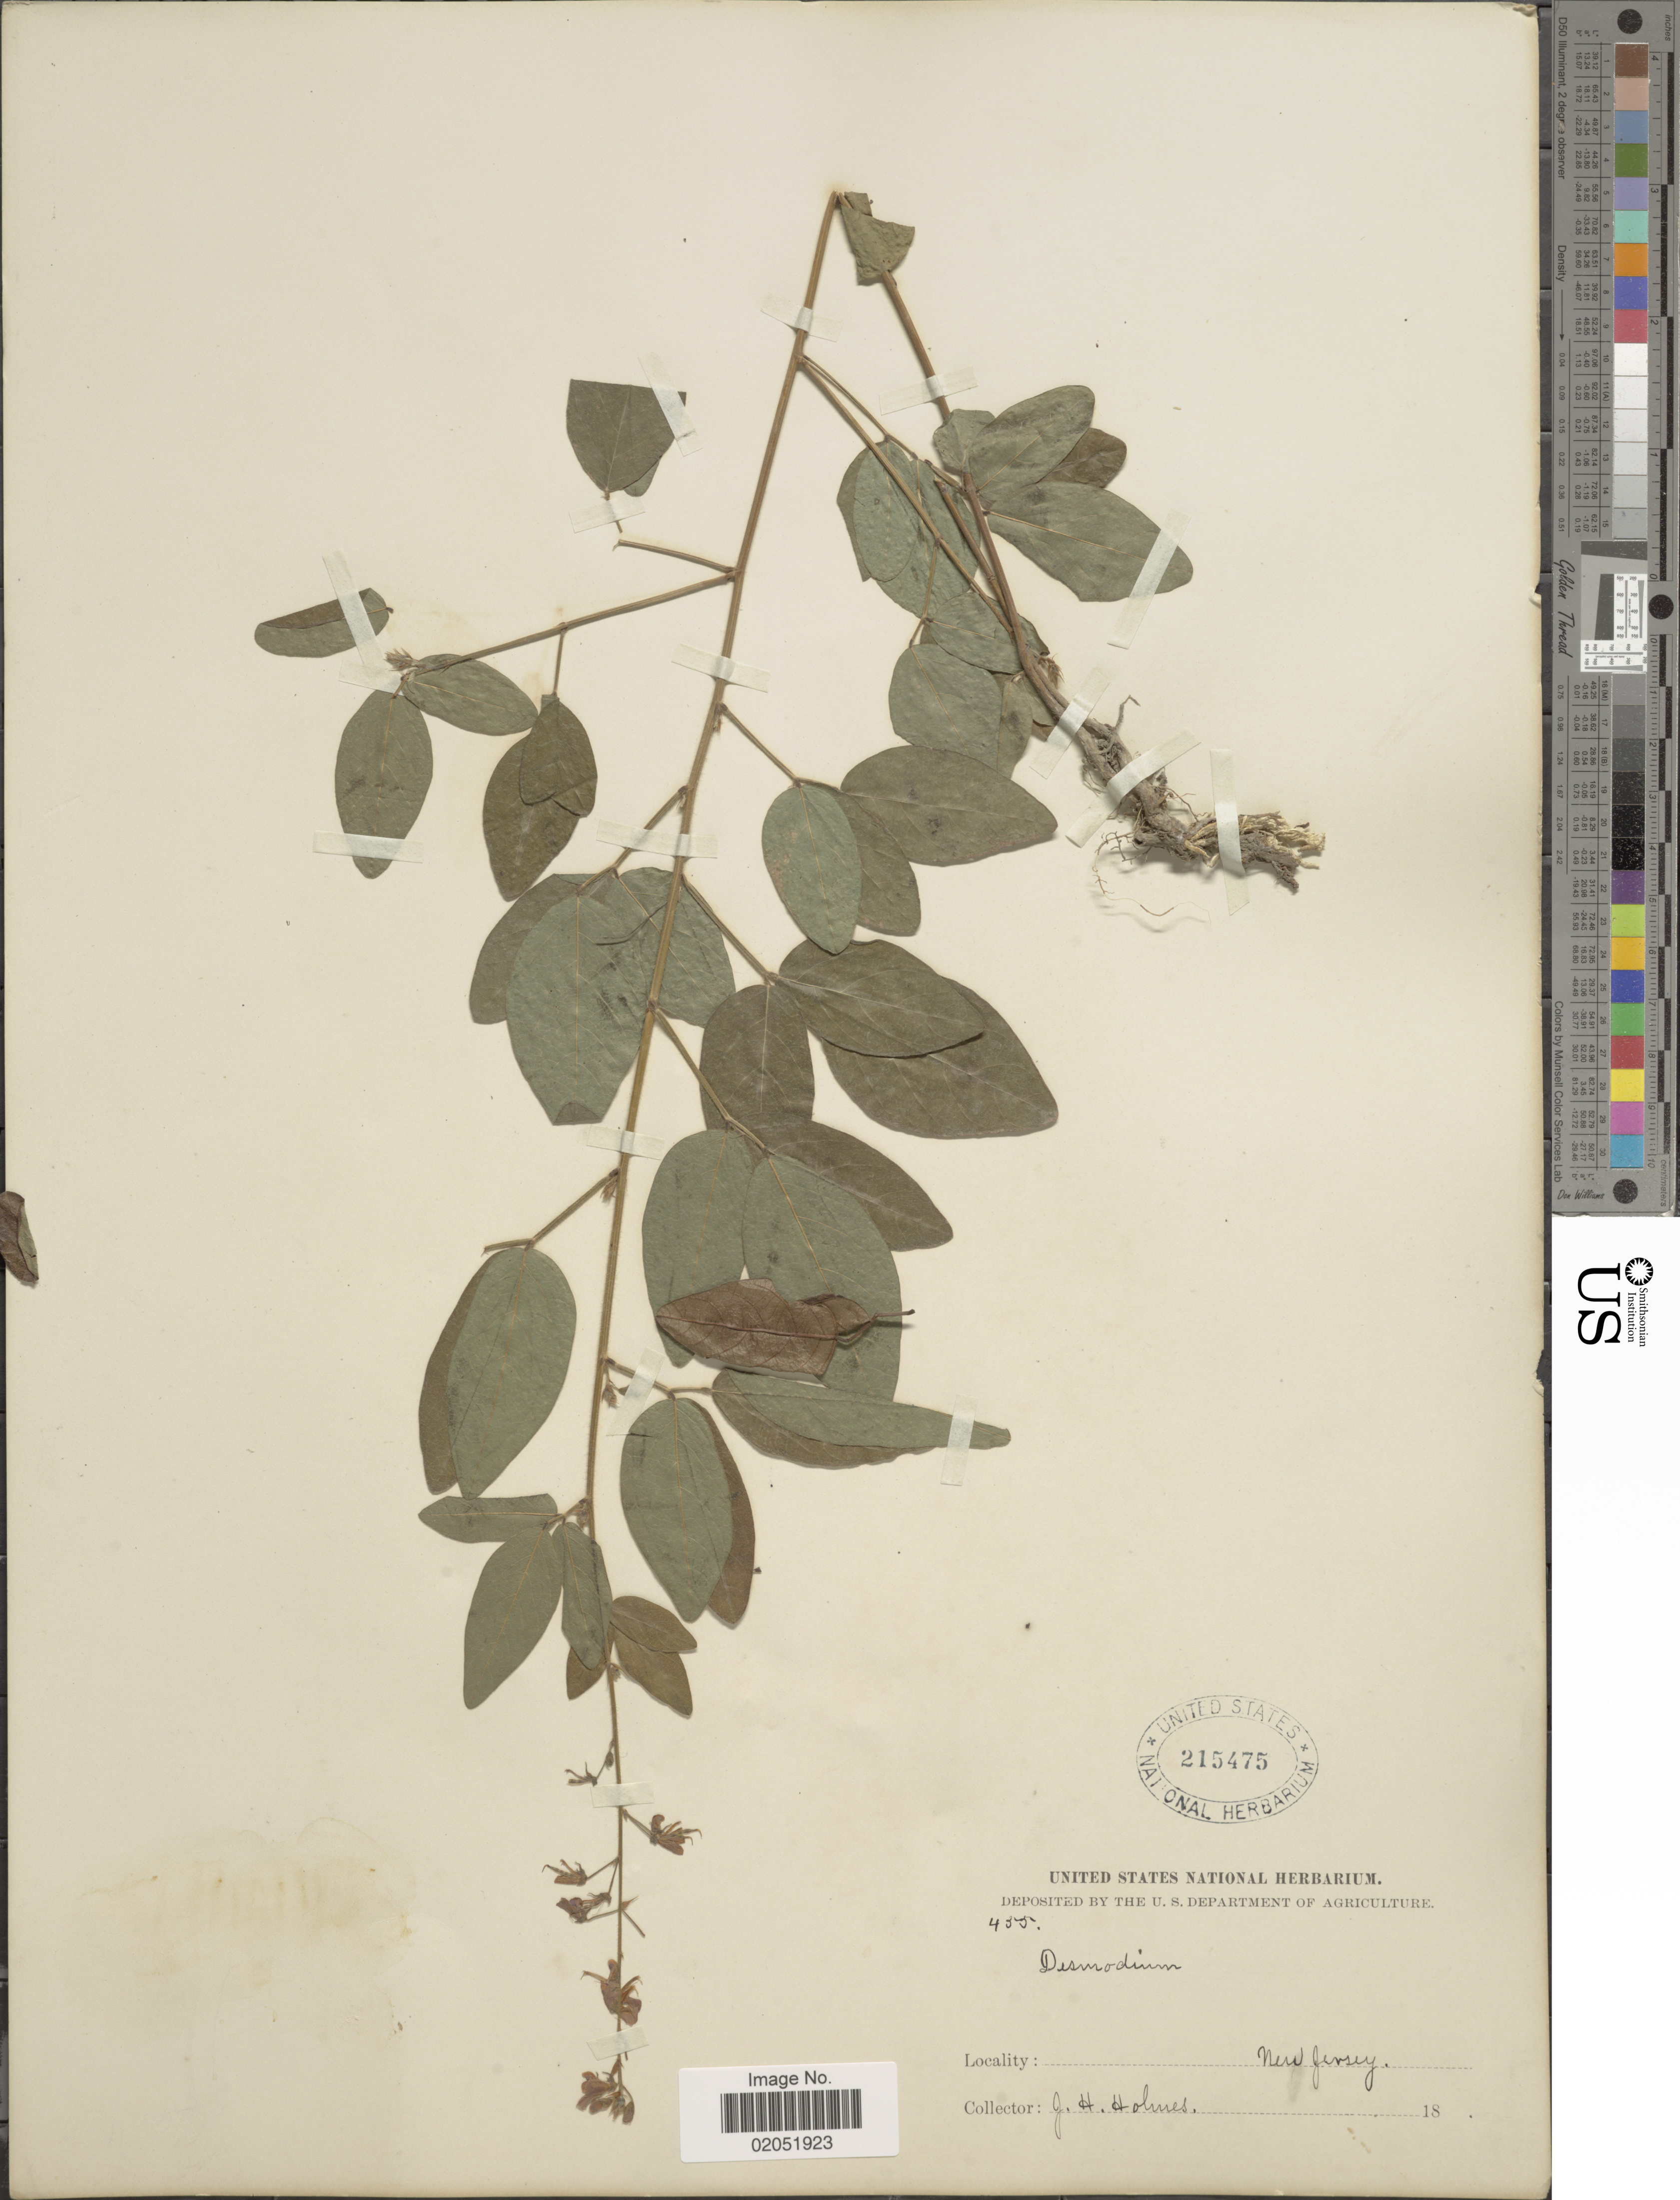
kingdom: Plantae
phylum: Tracheophyta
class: Magnoliopsida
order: Fabales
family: Fabaceae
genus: Desmodium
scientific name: Desmodium sp.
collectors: J. Holmes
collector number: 455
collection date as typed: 18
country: United States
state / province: New Jersey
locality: New Jersey.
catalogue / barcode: US 215475